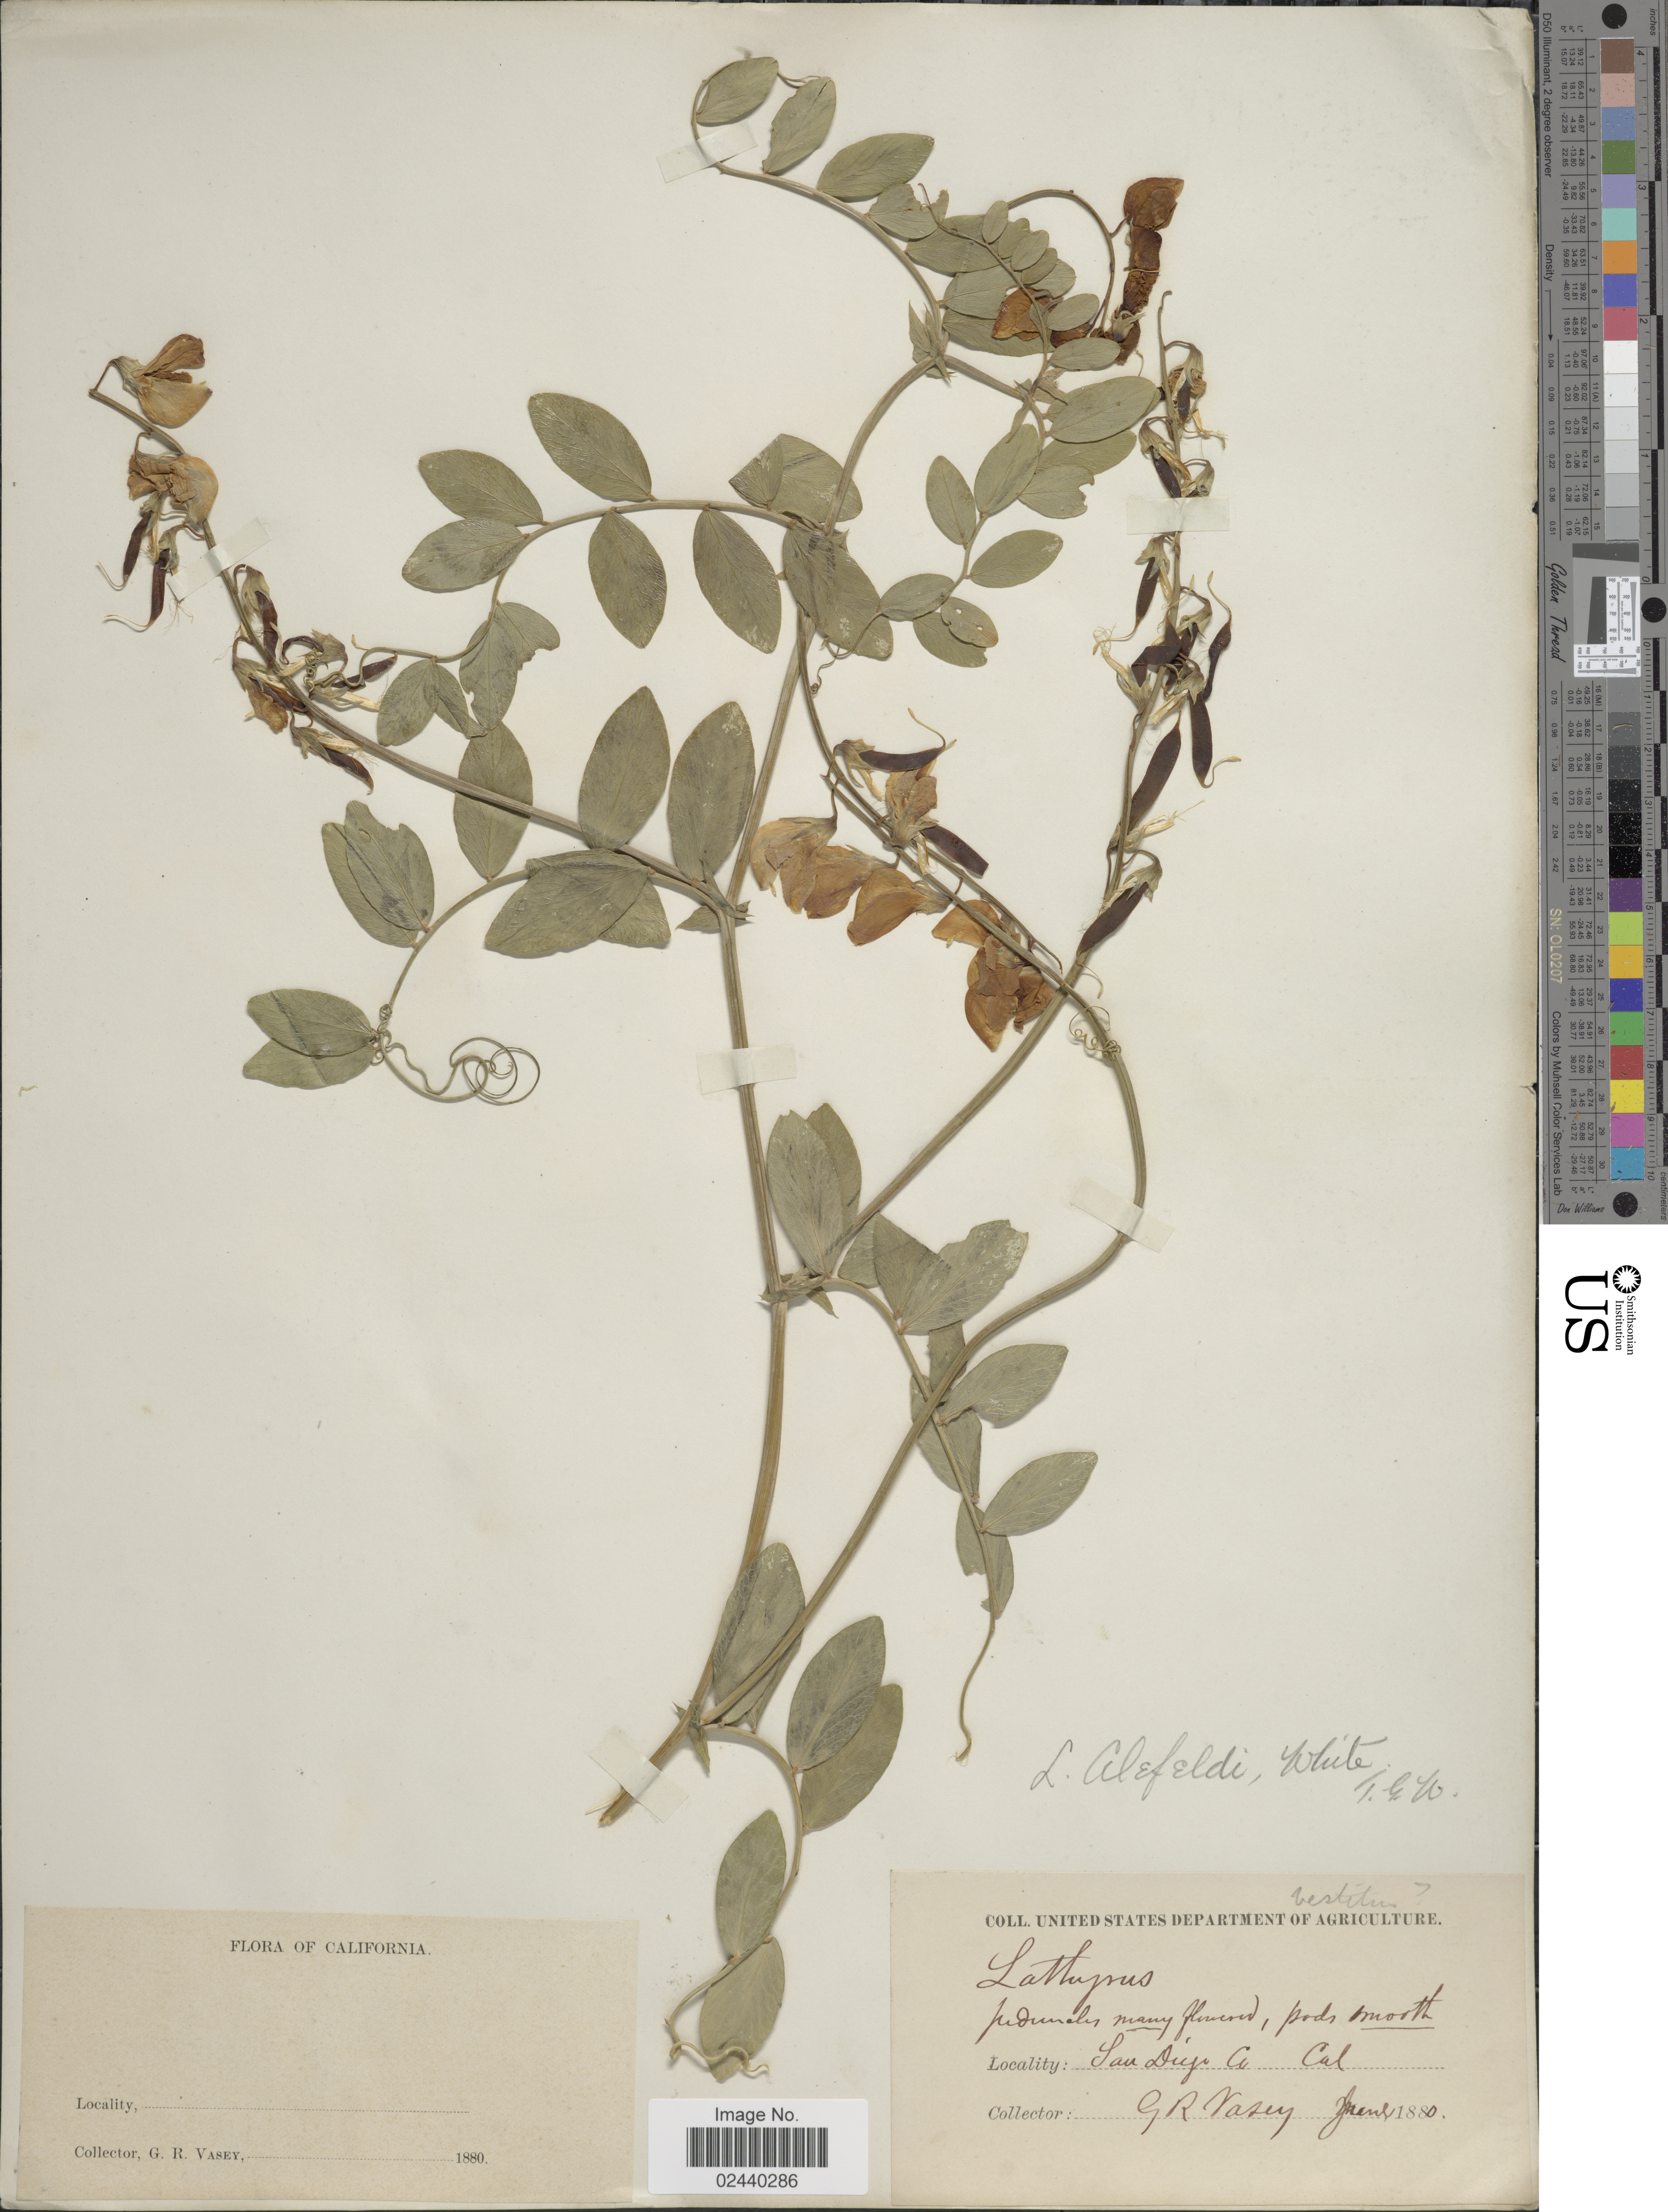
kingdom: Plantae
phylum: Tracheophyta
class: Magnoliopsida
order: Fabales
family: Fabaceae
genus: Lathyrus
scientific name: Lathyrus alefeldii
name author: T.G. White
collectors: G. R. Vasey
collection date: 1880-06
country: United States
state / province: California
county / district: San Diego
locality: San Diego Co.